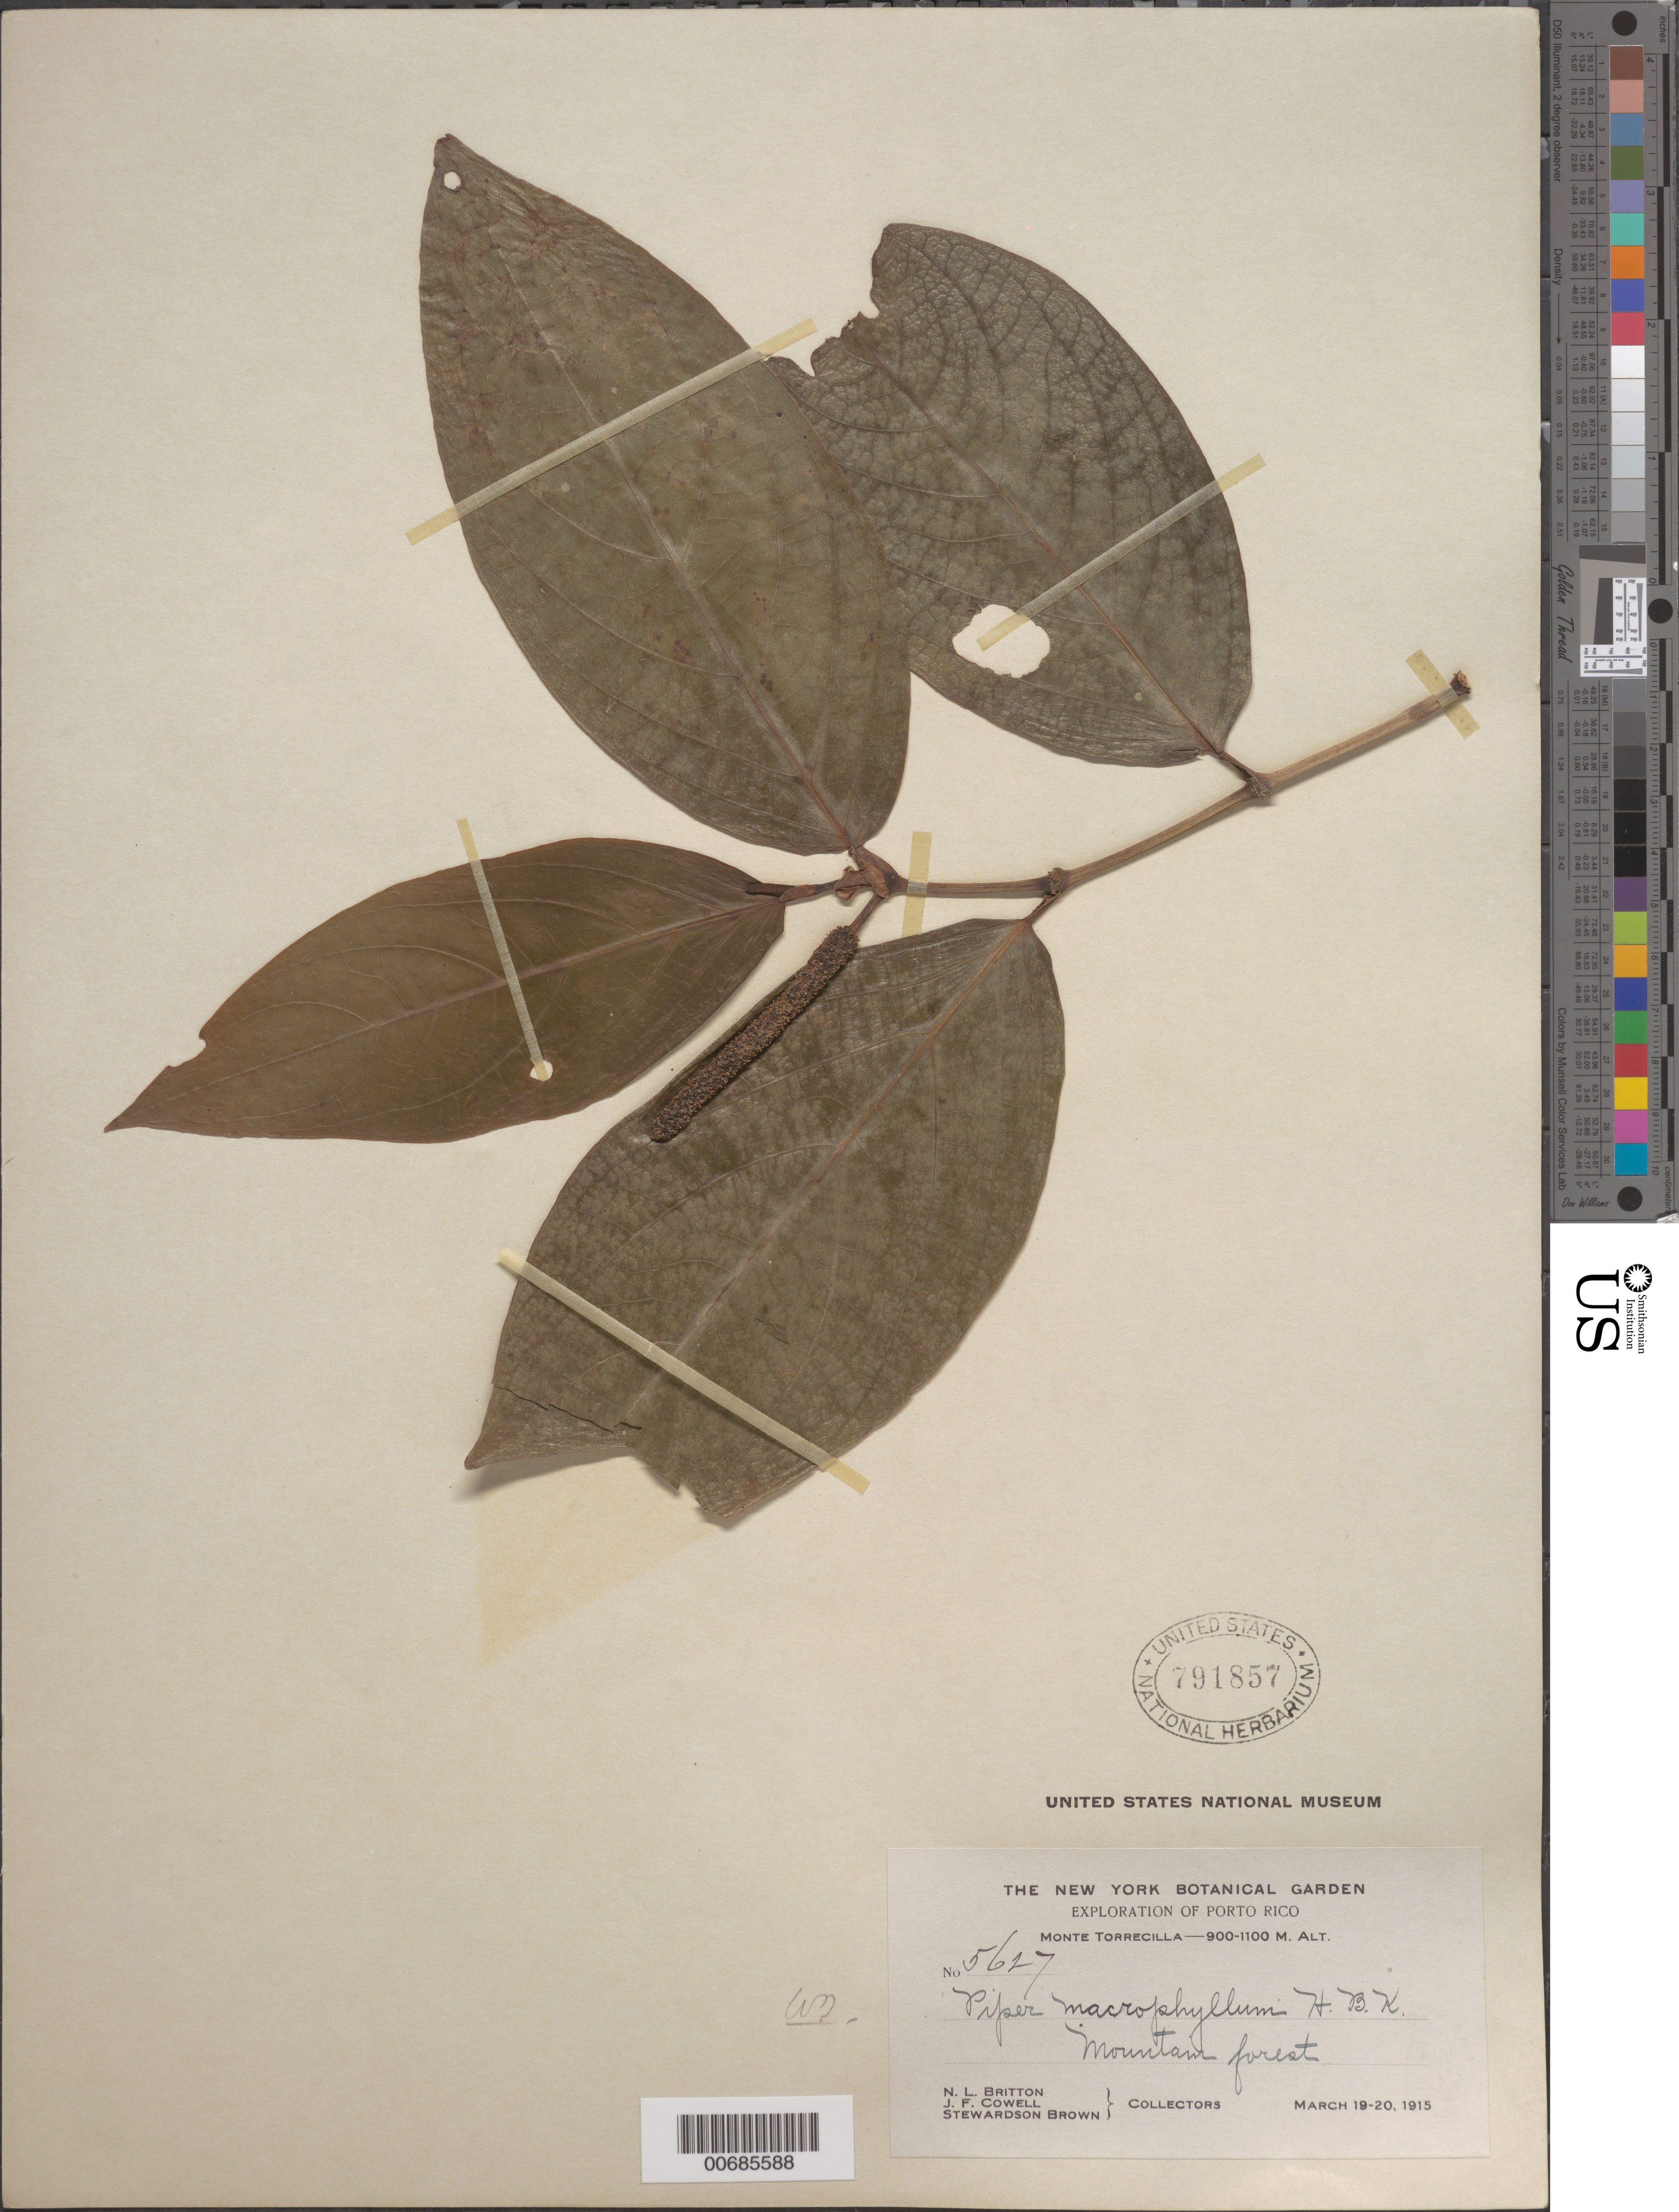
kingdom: Plantae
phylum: Tracheophyta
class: Magnoliopsida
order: Piperales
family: Piperaceae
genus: Piper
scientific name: Piper macrophyllum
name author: Kunth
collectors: N. Britton, J. F. Cowell & S. Brown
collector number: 5627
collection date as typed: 19 Mar 1915 to 20 Mar 1915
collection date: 1915-03-19/1915-03-20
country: Puerto Rico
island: Greater Antilles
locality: Monte Torreccilla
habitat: Mountain Forest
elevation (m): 900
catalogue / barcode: US 791857